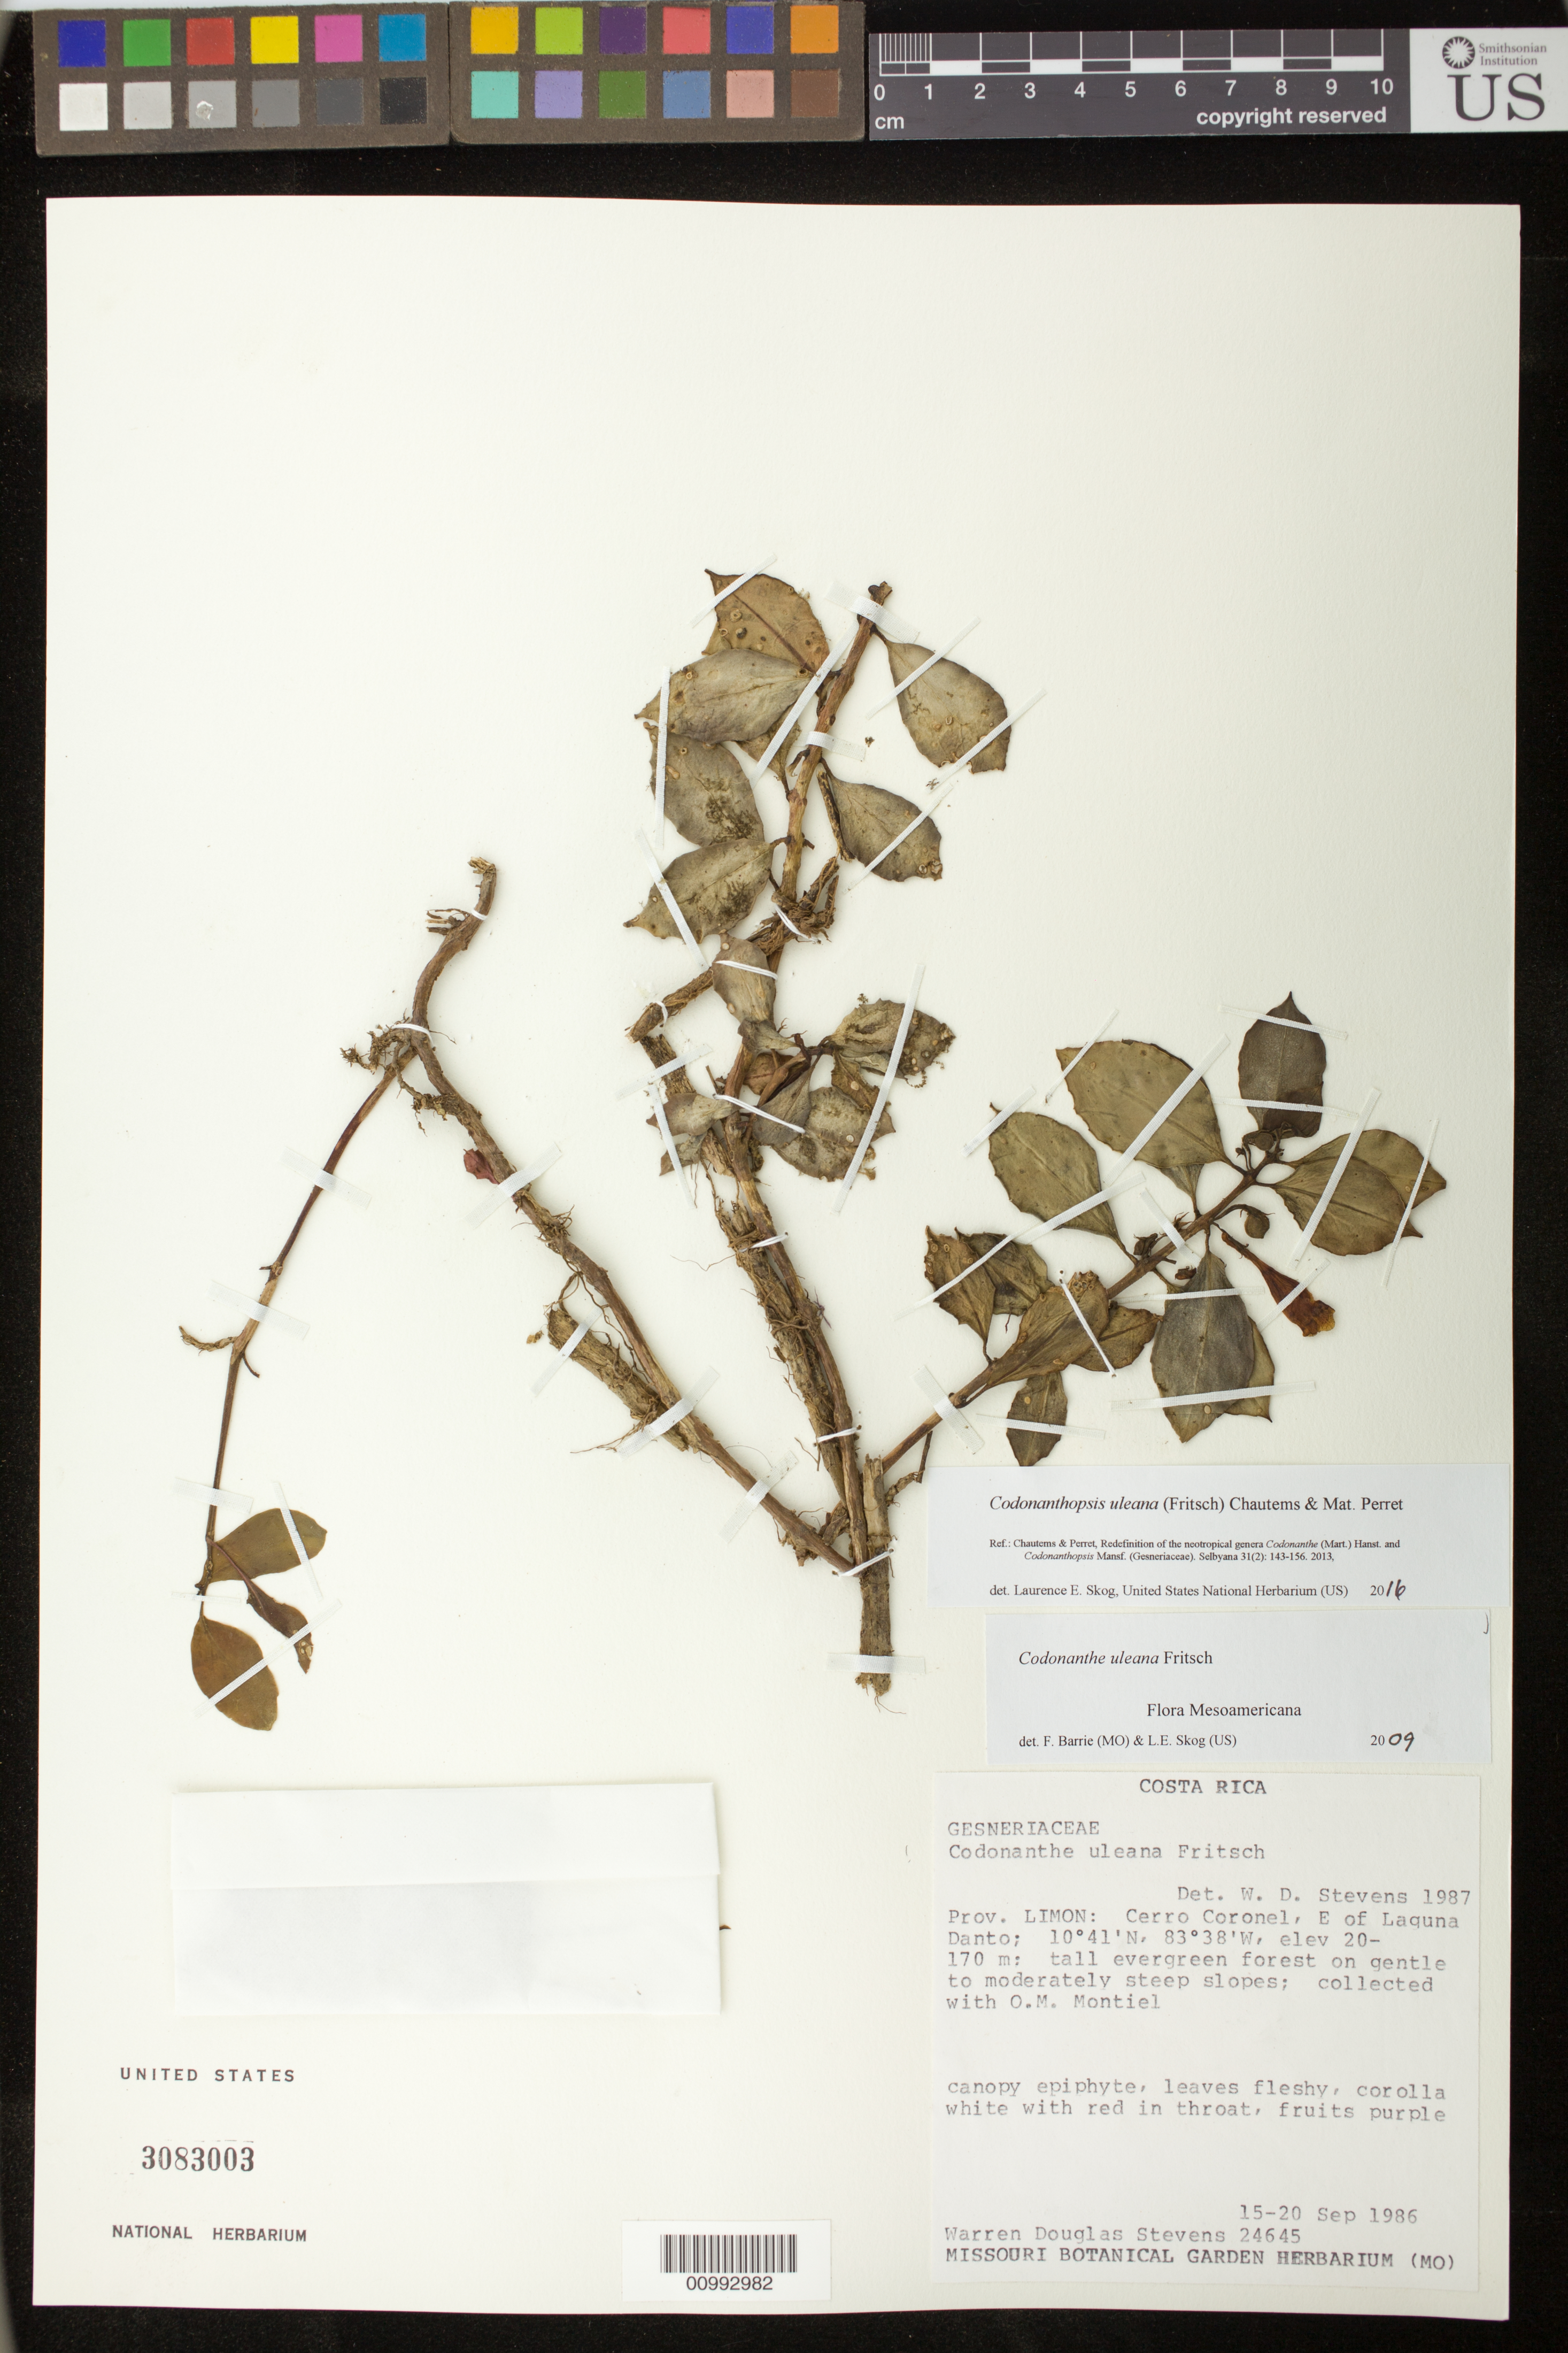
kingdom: Plantae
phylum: Tracheophyta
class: Magnoliopsida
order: Lamiales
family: Gesneriaceae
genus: Codonanthopsis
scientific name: Codonanthopsis uleana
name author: (Fritsch) Chautems & Mat.Perret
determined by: Skog, Laurence E.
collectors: W. D. Stevens & O. Montiel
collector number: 24645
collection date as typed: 15-20 Sep 1986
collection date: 1986-09-15/1986-09-20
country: Costa Rica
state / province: Limón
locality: Prov. Limon: Cerro Coronel, E of Laguna Danto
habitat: Tall evergreen forest on gentle to moderately steep slopes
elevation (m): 20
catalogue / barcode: US 3083003